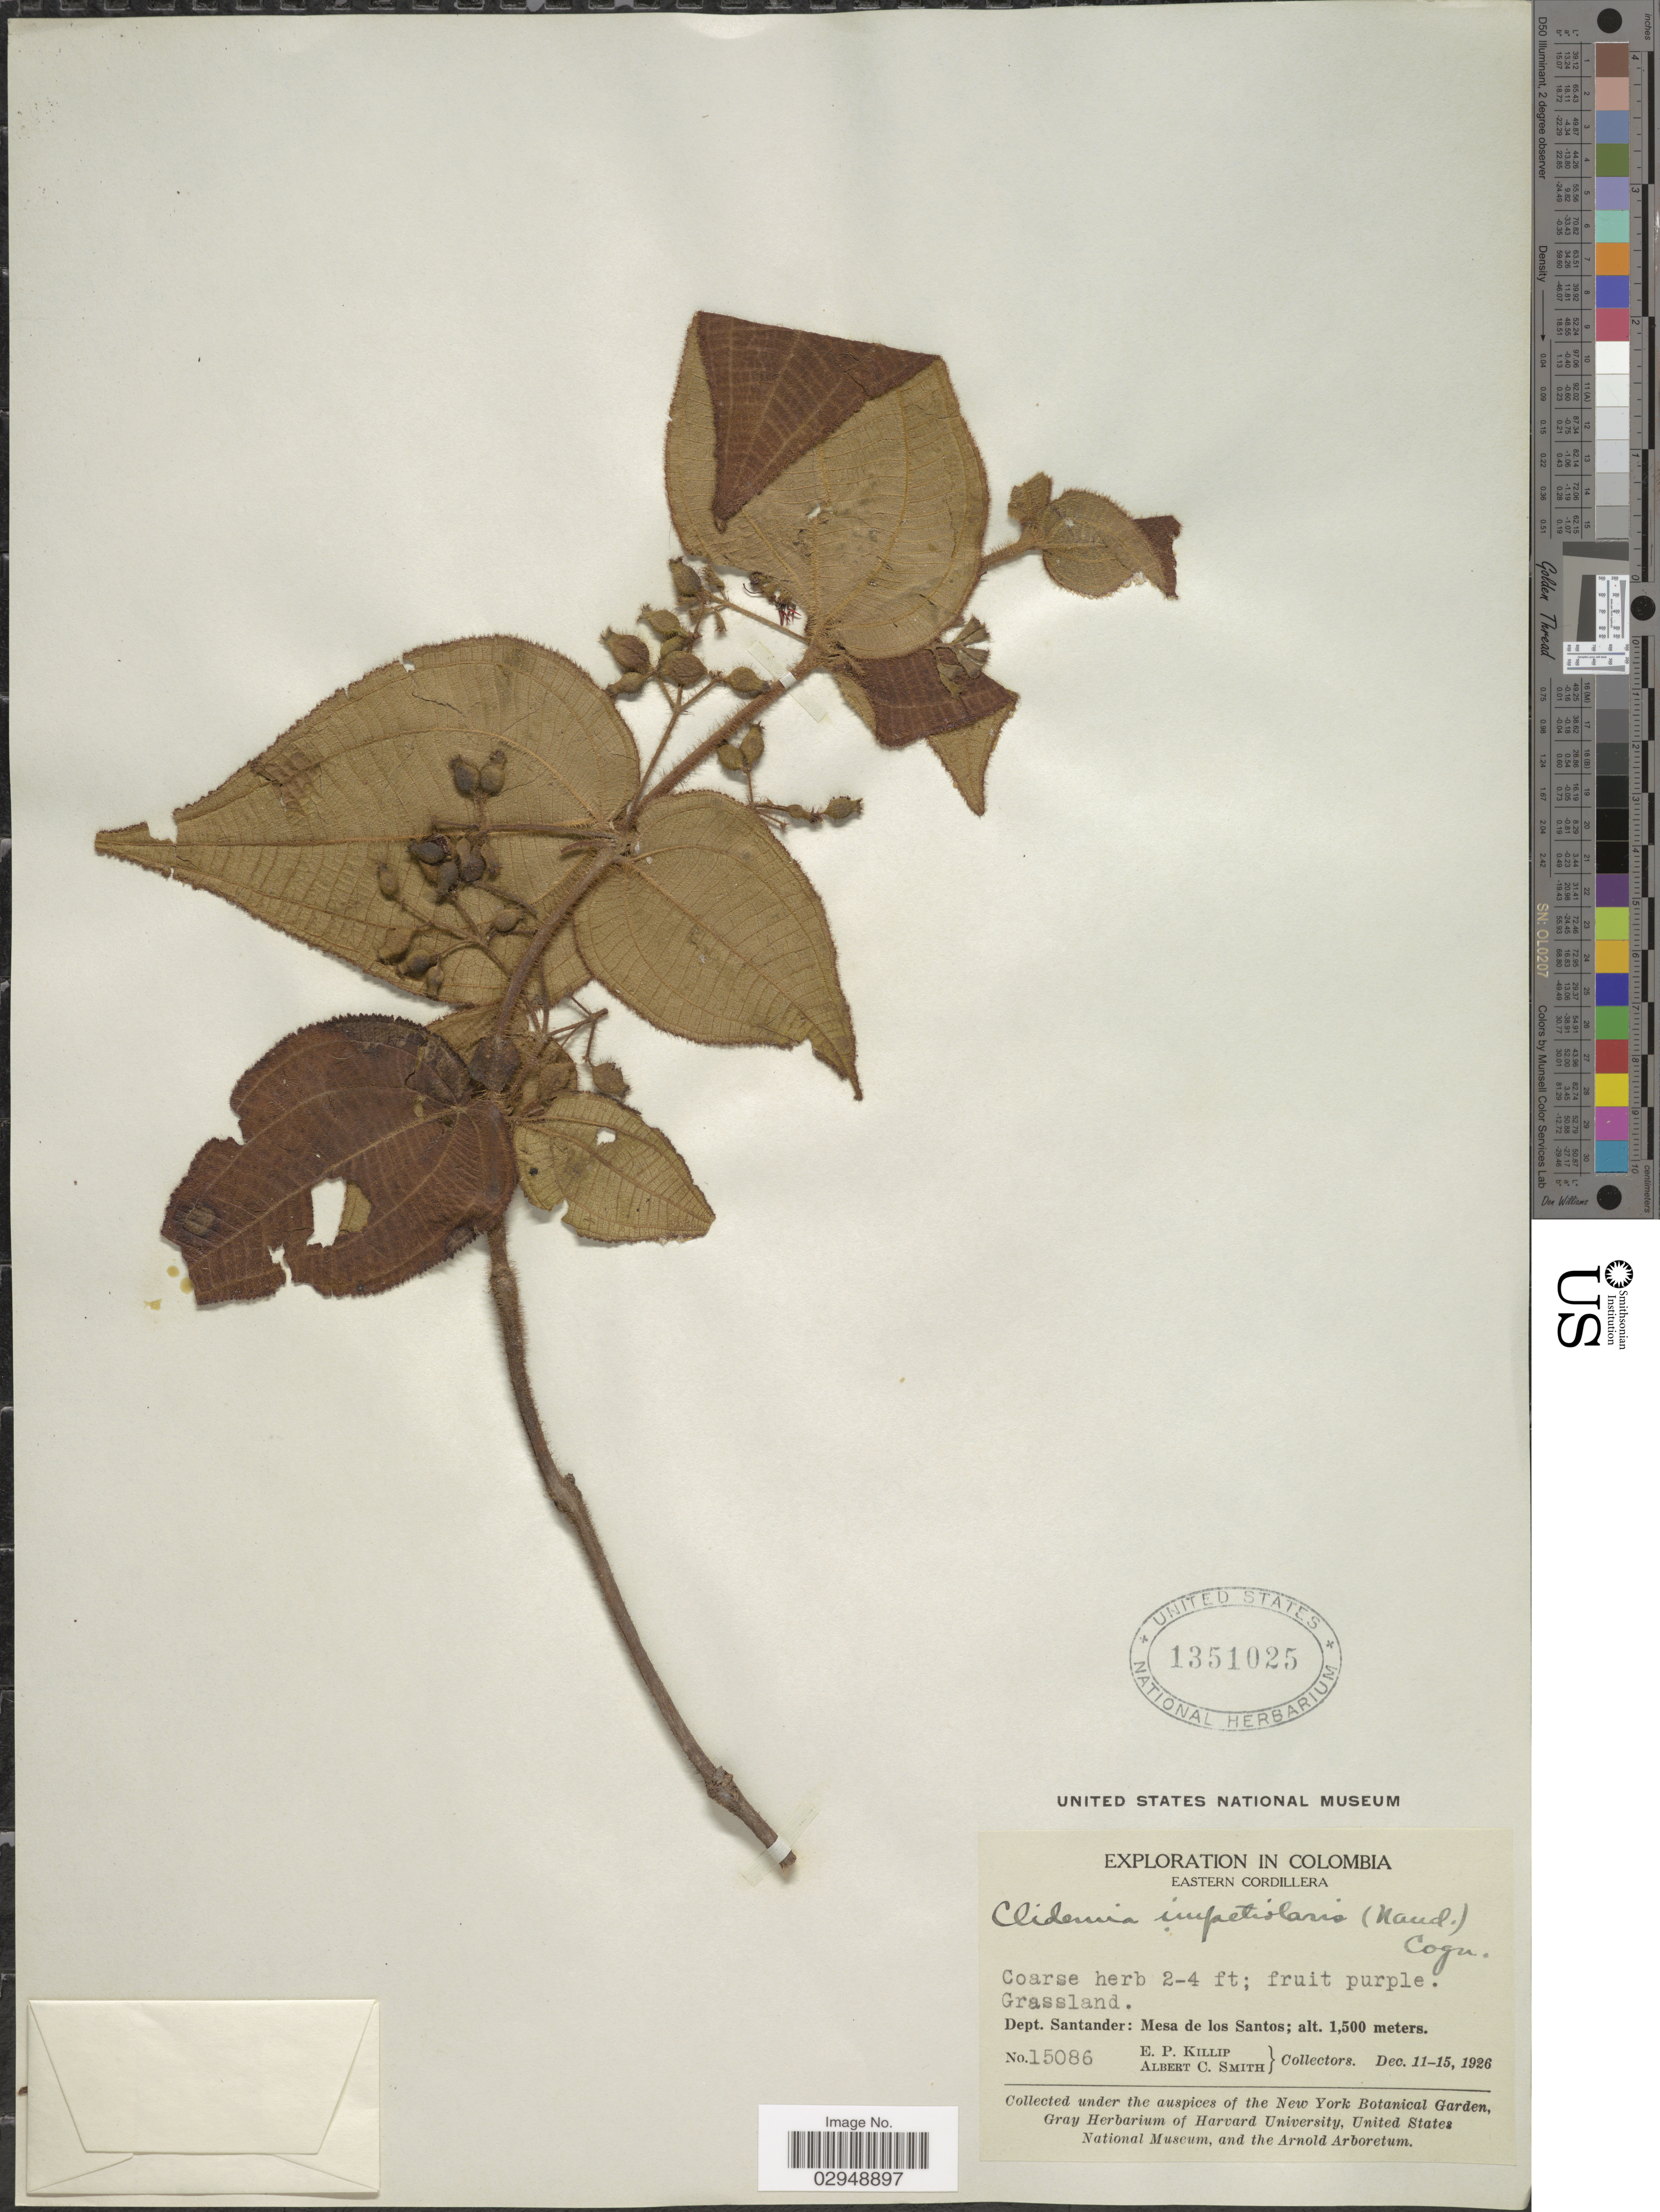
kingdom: Plantae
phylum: Tracheophyta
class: Magnoliopsida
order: Myrtales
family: Melastomataceae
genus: Clidemia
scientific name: Clidemia ciliata var. elata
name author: D. Don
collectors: E. P. Killip & A. C. Smith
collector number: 15086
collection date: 1926-12-11/1926-12-15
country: Colombia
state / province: Santander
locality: Dept. Santander: Mesa de los Santos.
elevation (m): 1500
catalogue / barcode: US 1351025